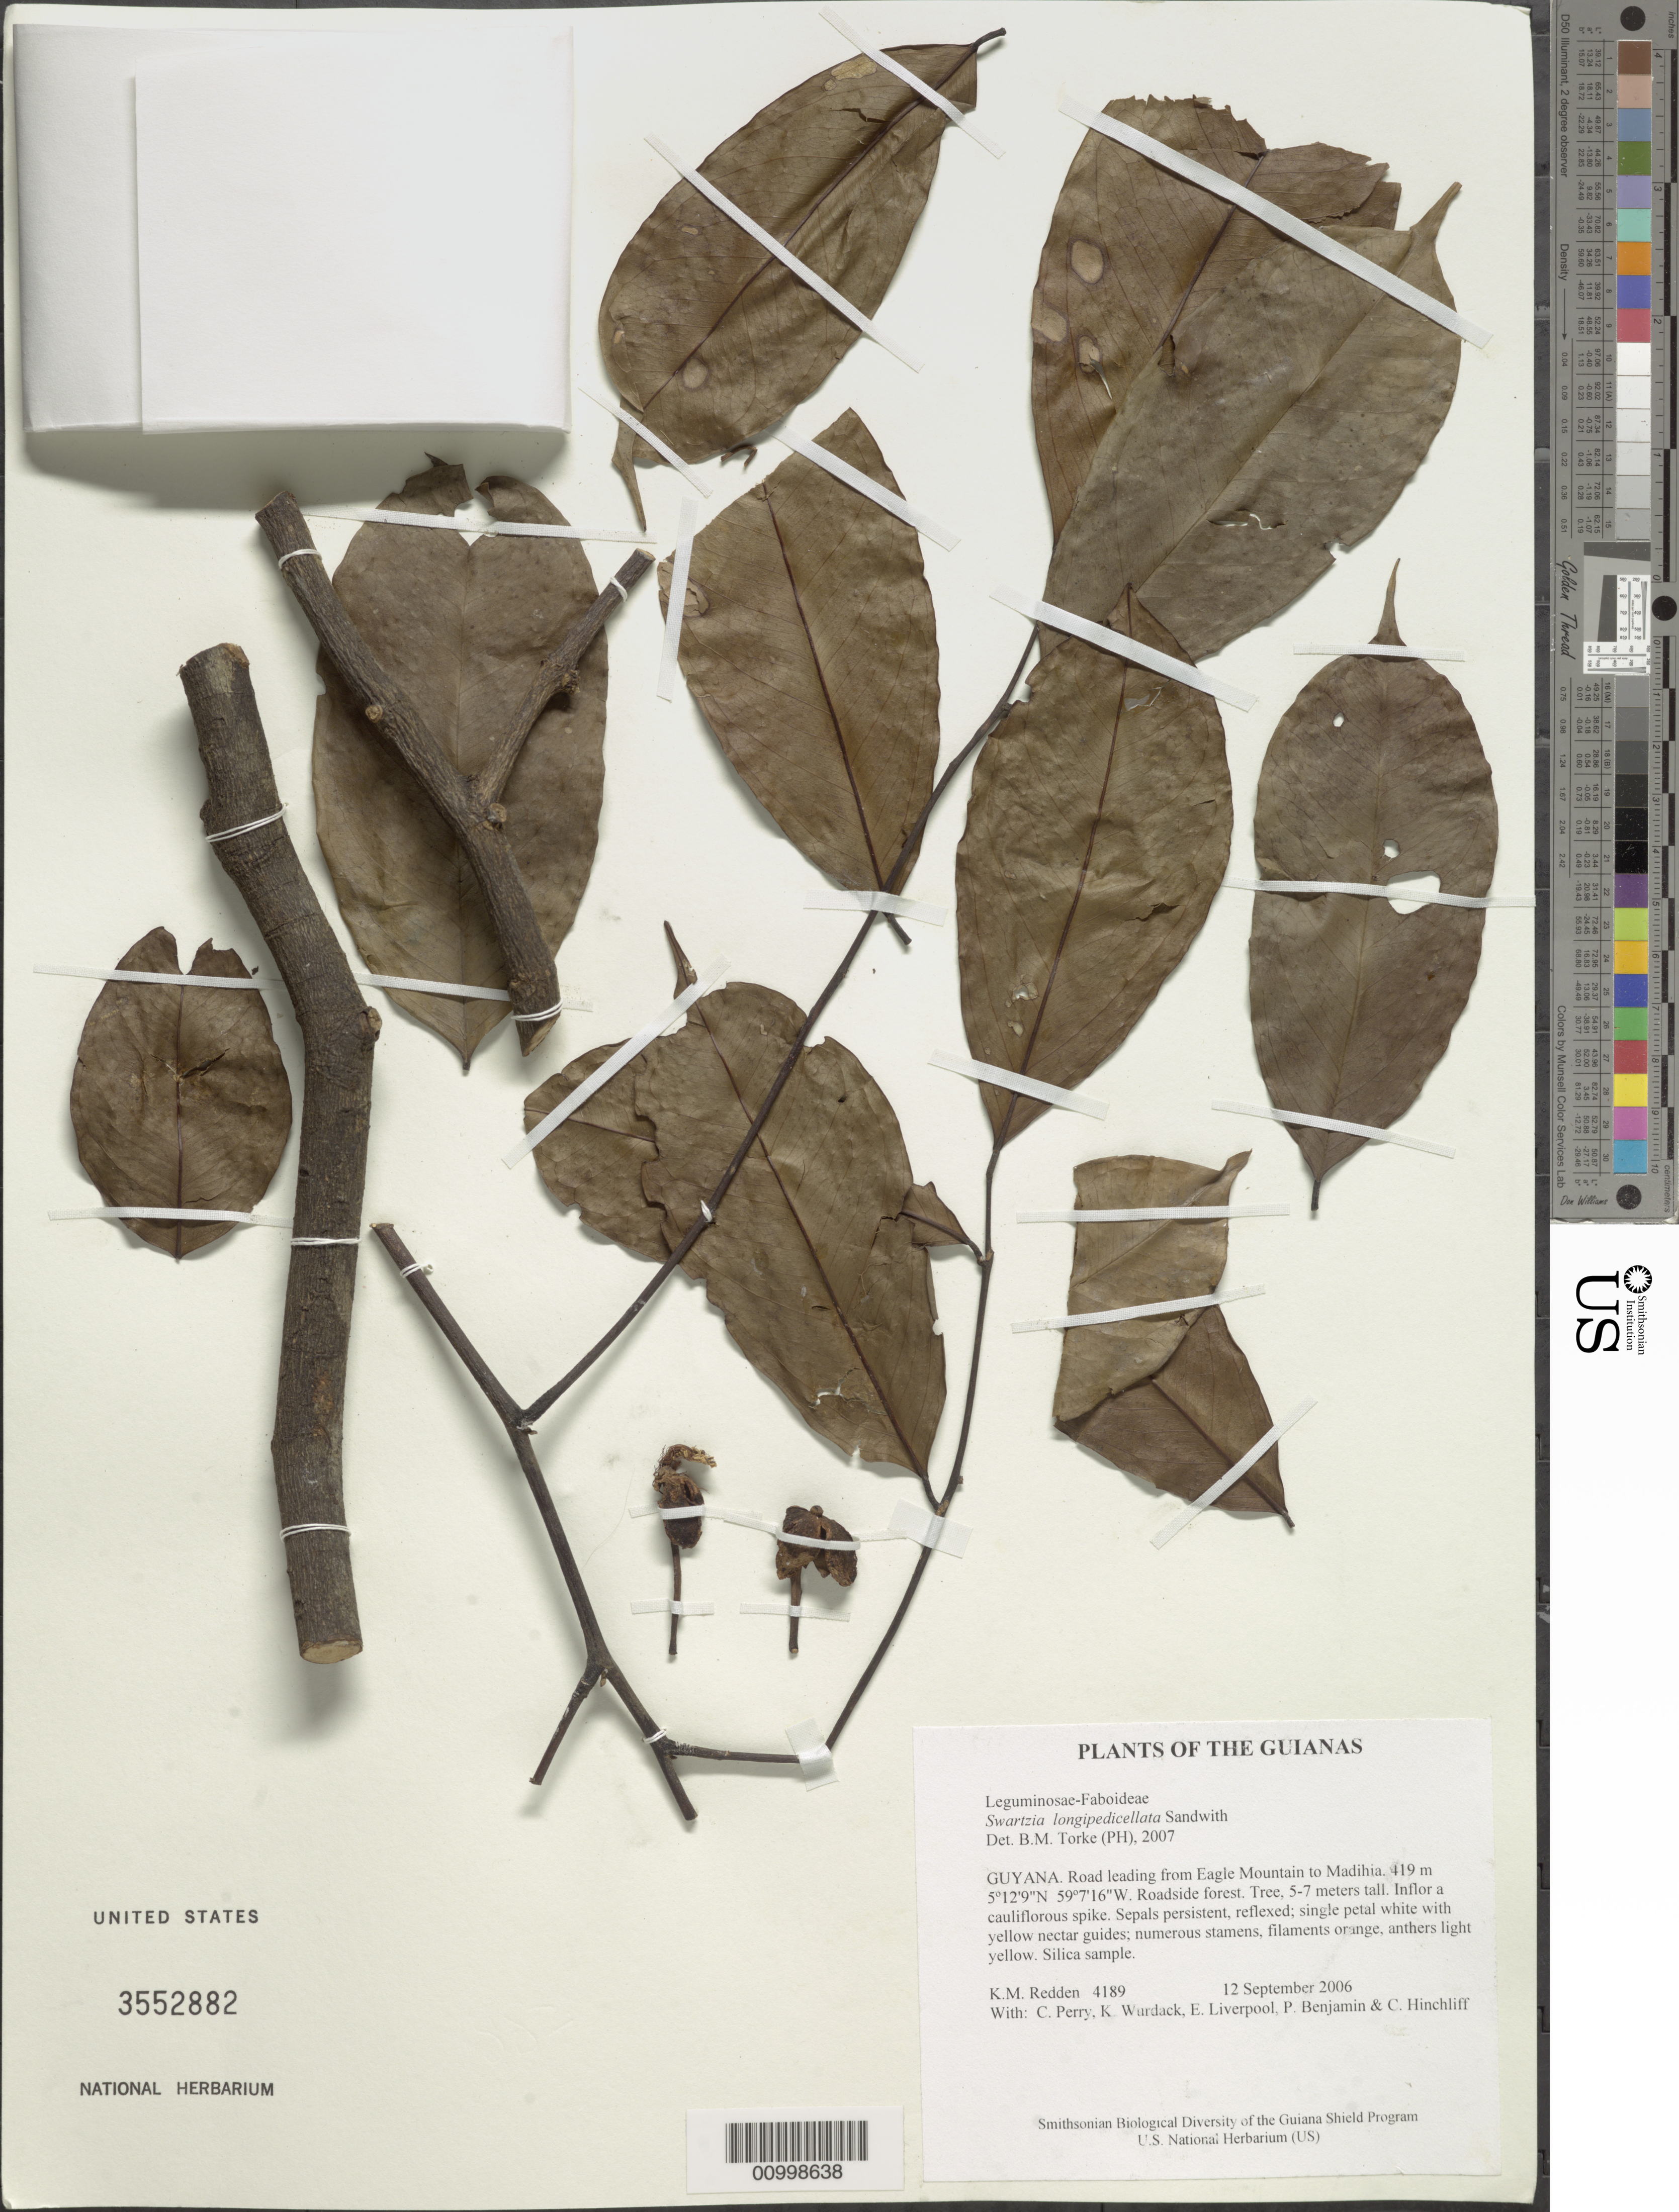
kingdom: Plantae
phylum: Tracheophyta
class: Magnoliopsida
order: Fabales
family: Fabaceae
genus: Swartzia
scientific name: Swartzia longipedicellata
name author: Sandwith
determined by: Torke, B. M., (MO)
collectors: K. M. Redden, C. Perry, K. Wurdack, E. Liverpool, P. Benjamin & C. E. Hinchliff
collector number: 4189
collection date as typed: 12 September 2006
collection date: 2006-09-12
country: Guyana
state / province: Potaro-Siparuni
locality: Road leading from Eagle Mountain to Madihia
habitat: Roadside forest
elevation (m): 419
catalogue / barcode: US 3552882